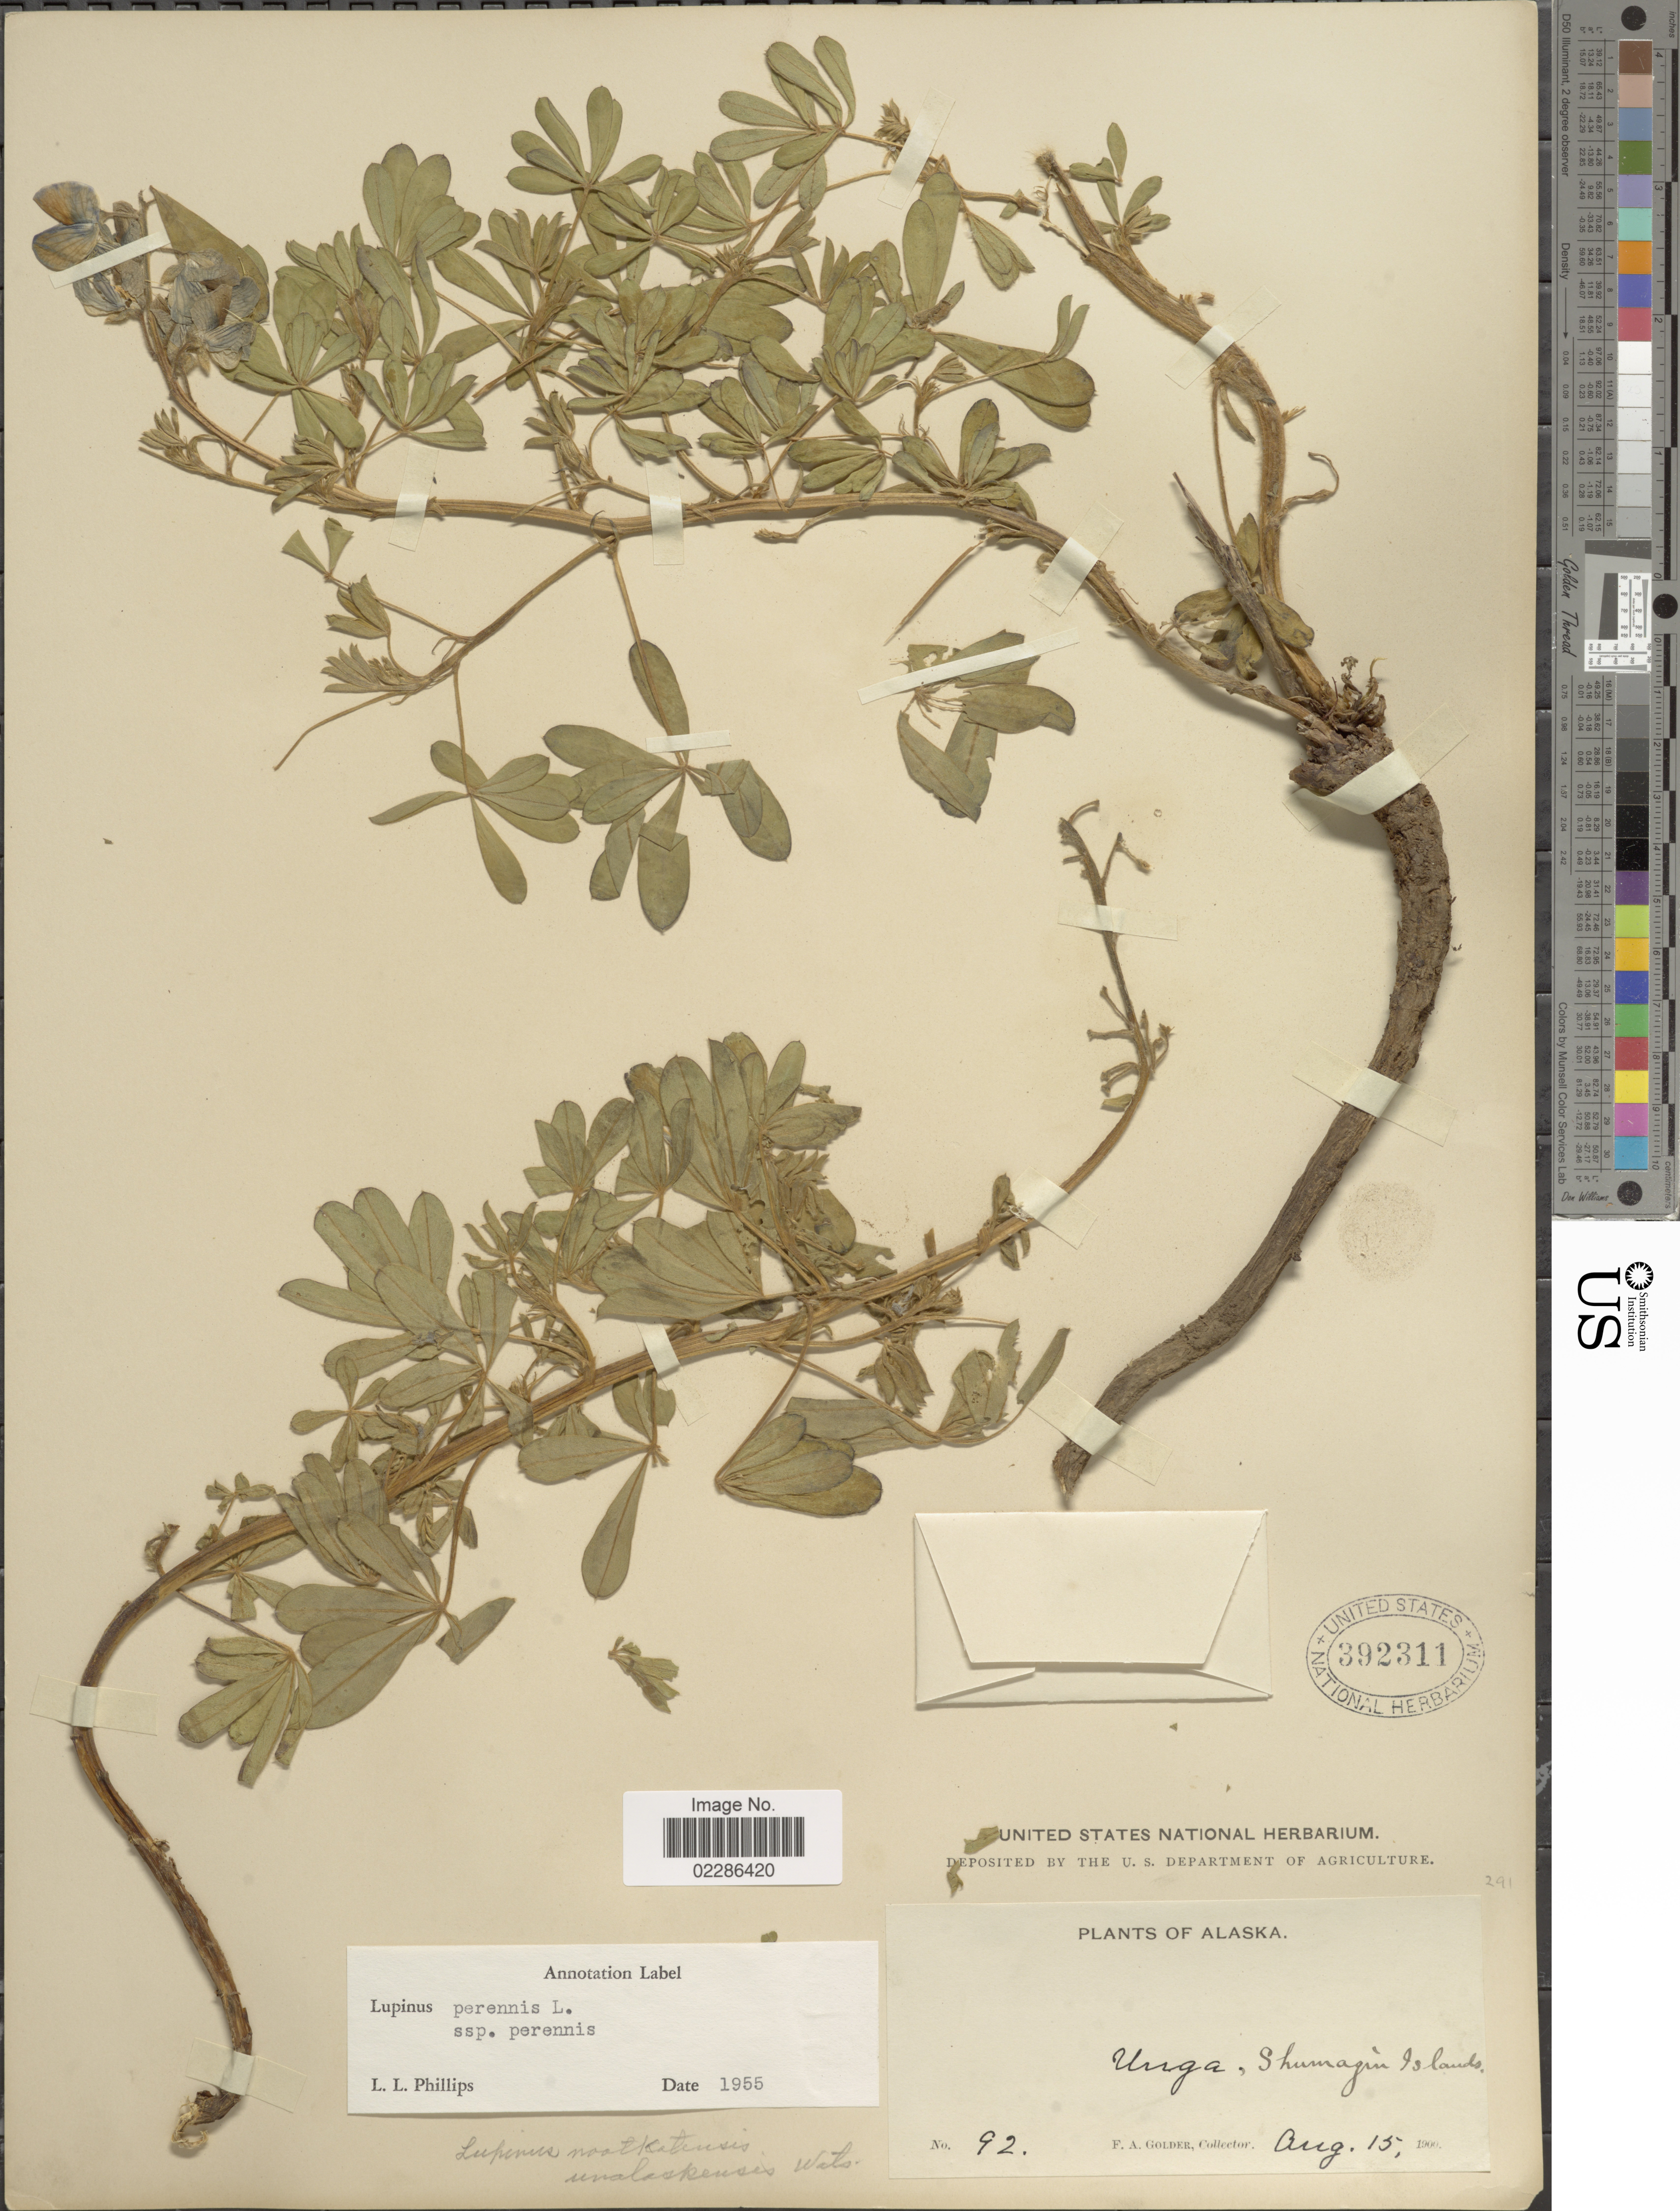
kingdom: Plantae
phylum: Tracheophyta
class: Magnoliopsida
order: Fabales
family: Fabaceae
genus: Lupinus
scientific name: Lupinus nootkatensis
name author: Donn ex Sims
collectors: F. Golder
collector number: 92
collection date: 1900-08-15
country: United States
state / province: California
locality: Unga, Shumagin Islands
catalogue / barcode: US 392311